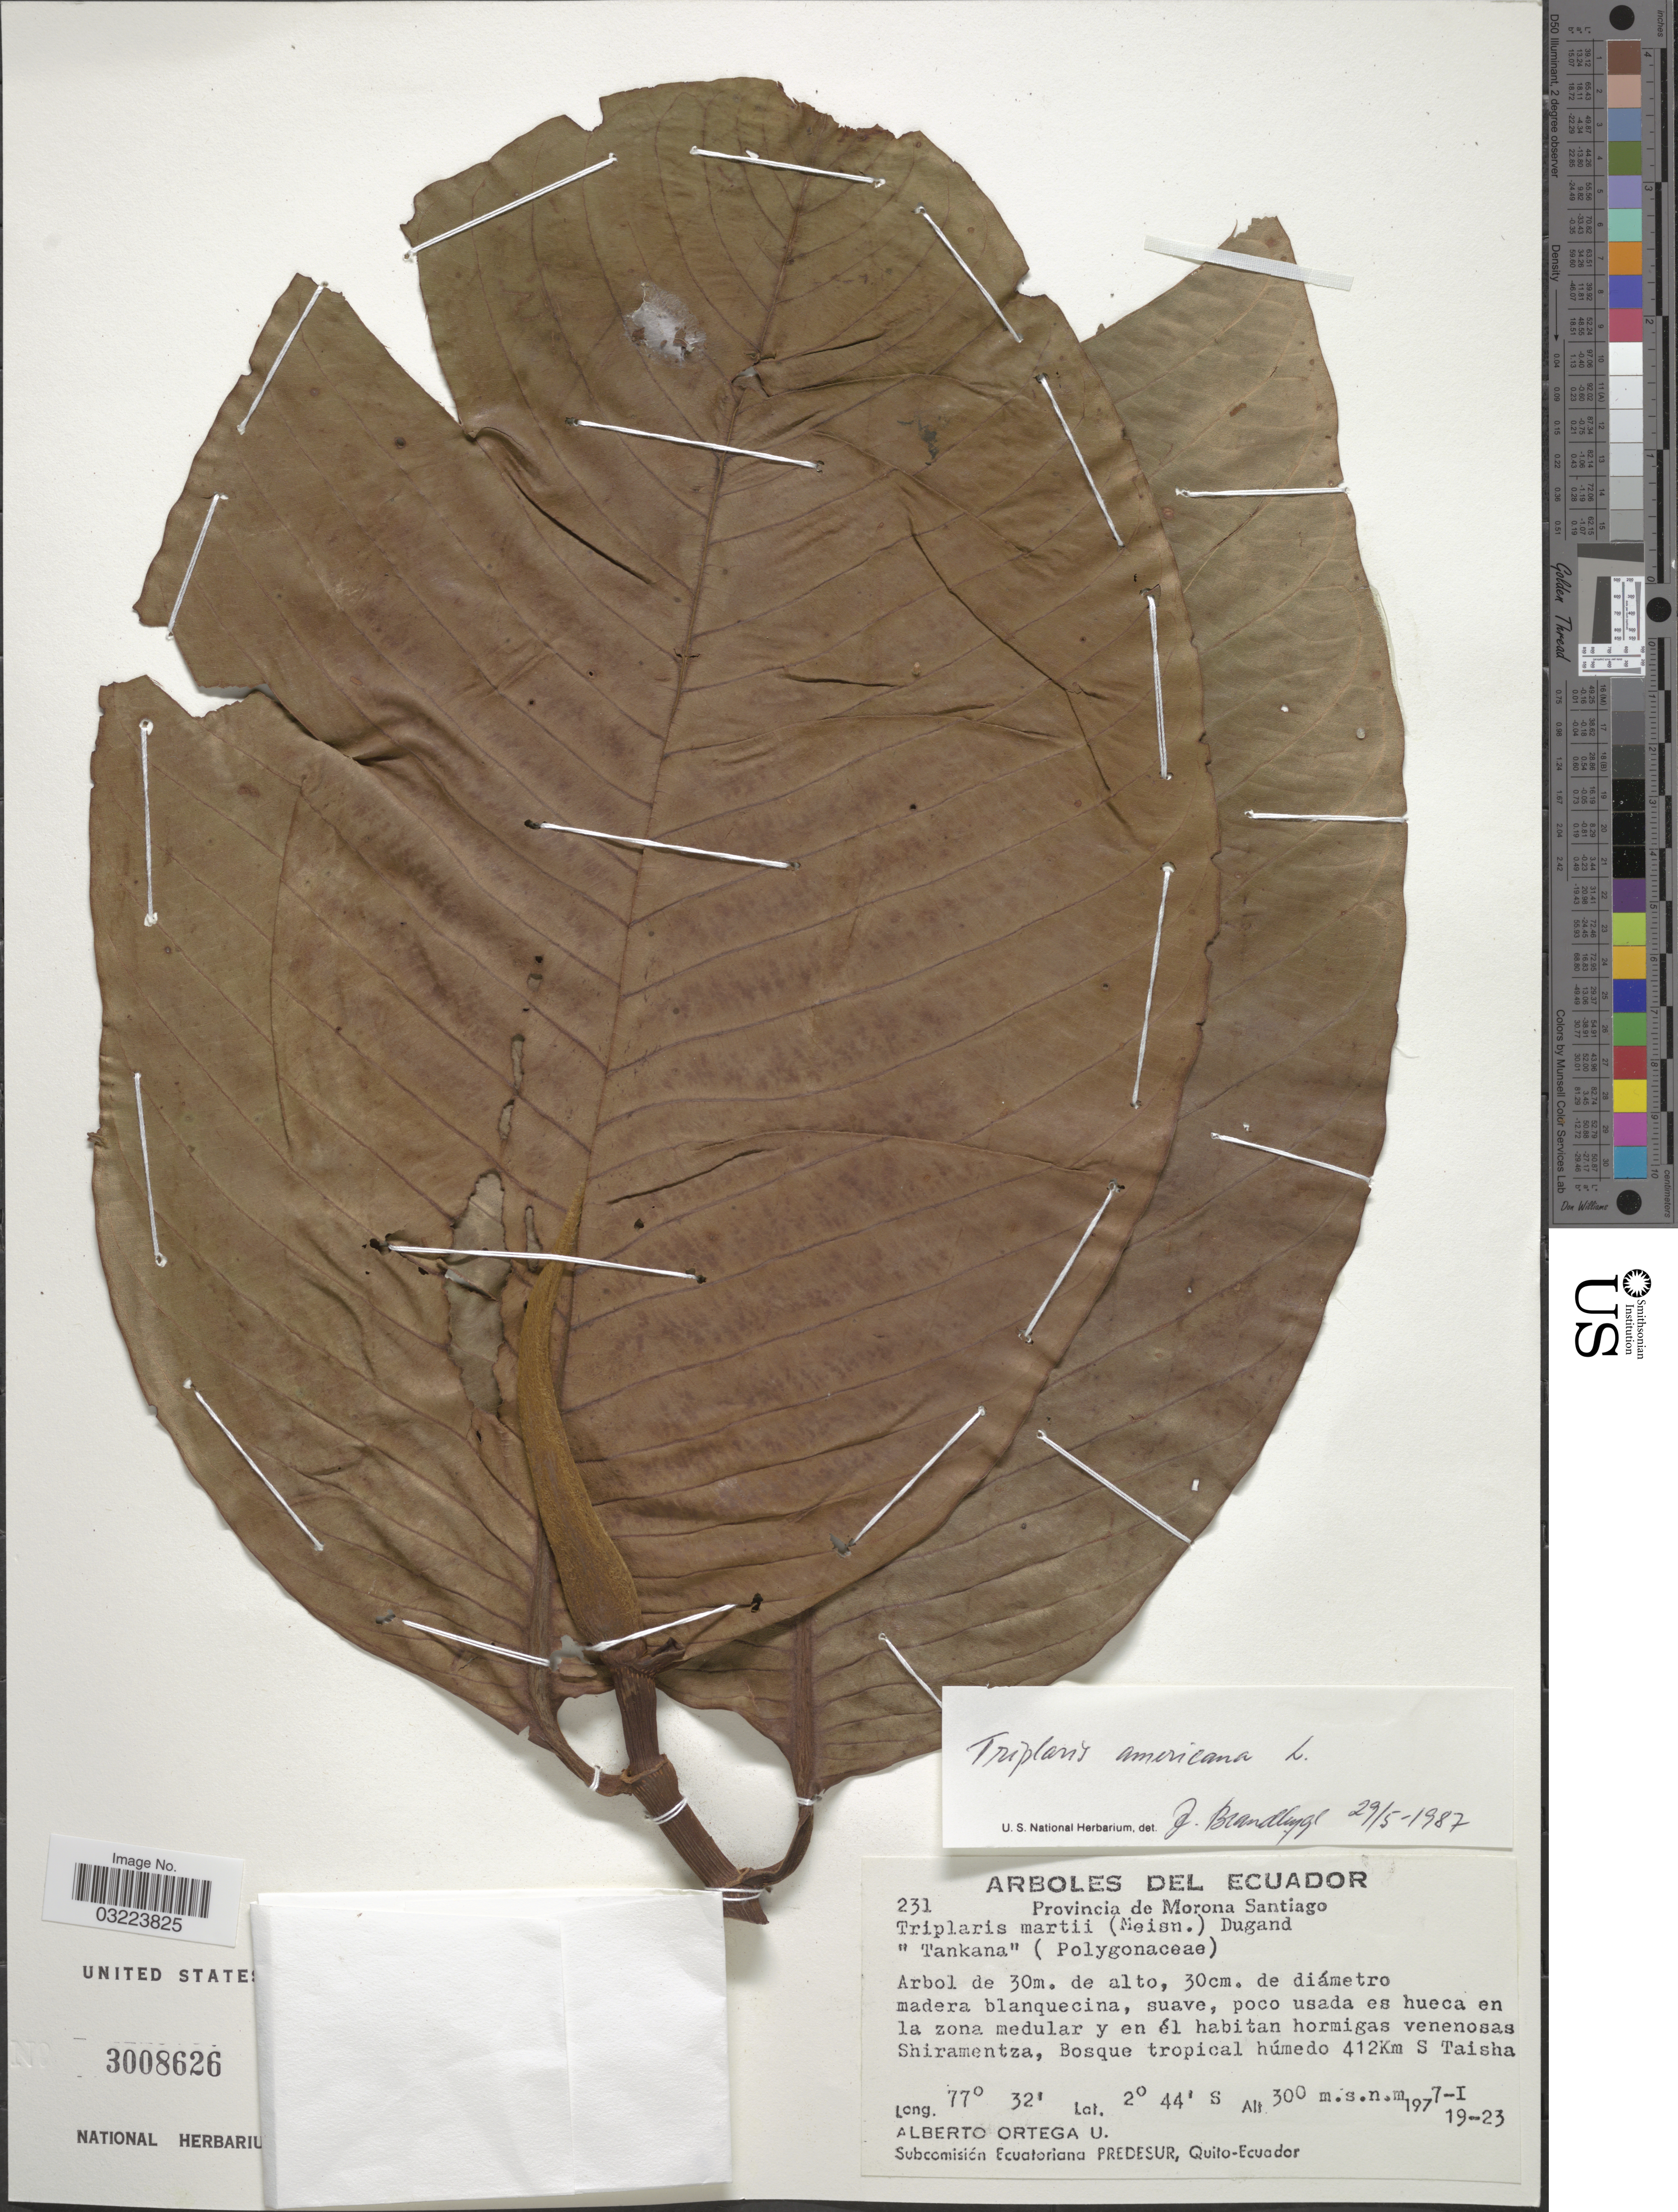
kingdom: Plantae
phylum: Tracheophyta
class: Magnoliopsida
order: Caryophyllales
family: Polygonaceae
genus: Triplaris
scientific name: Triplaris americana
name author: L.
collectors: A. T. Ortega U.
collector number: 231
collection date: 1977-01-19/1977-01-23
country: Ecuador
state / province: Morona-Santiago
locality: En la zona medular y en él habitan hormigas venenosas Shiramentza, Bosque tropical húmedo 412Km S Taisha.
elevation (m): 300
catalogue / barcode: US 3008626